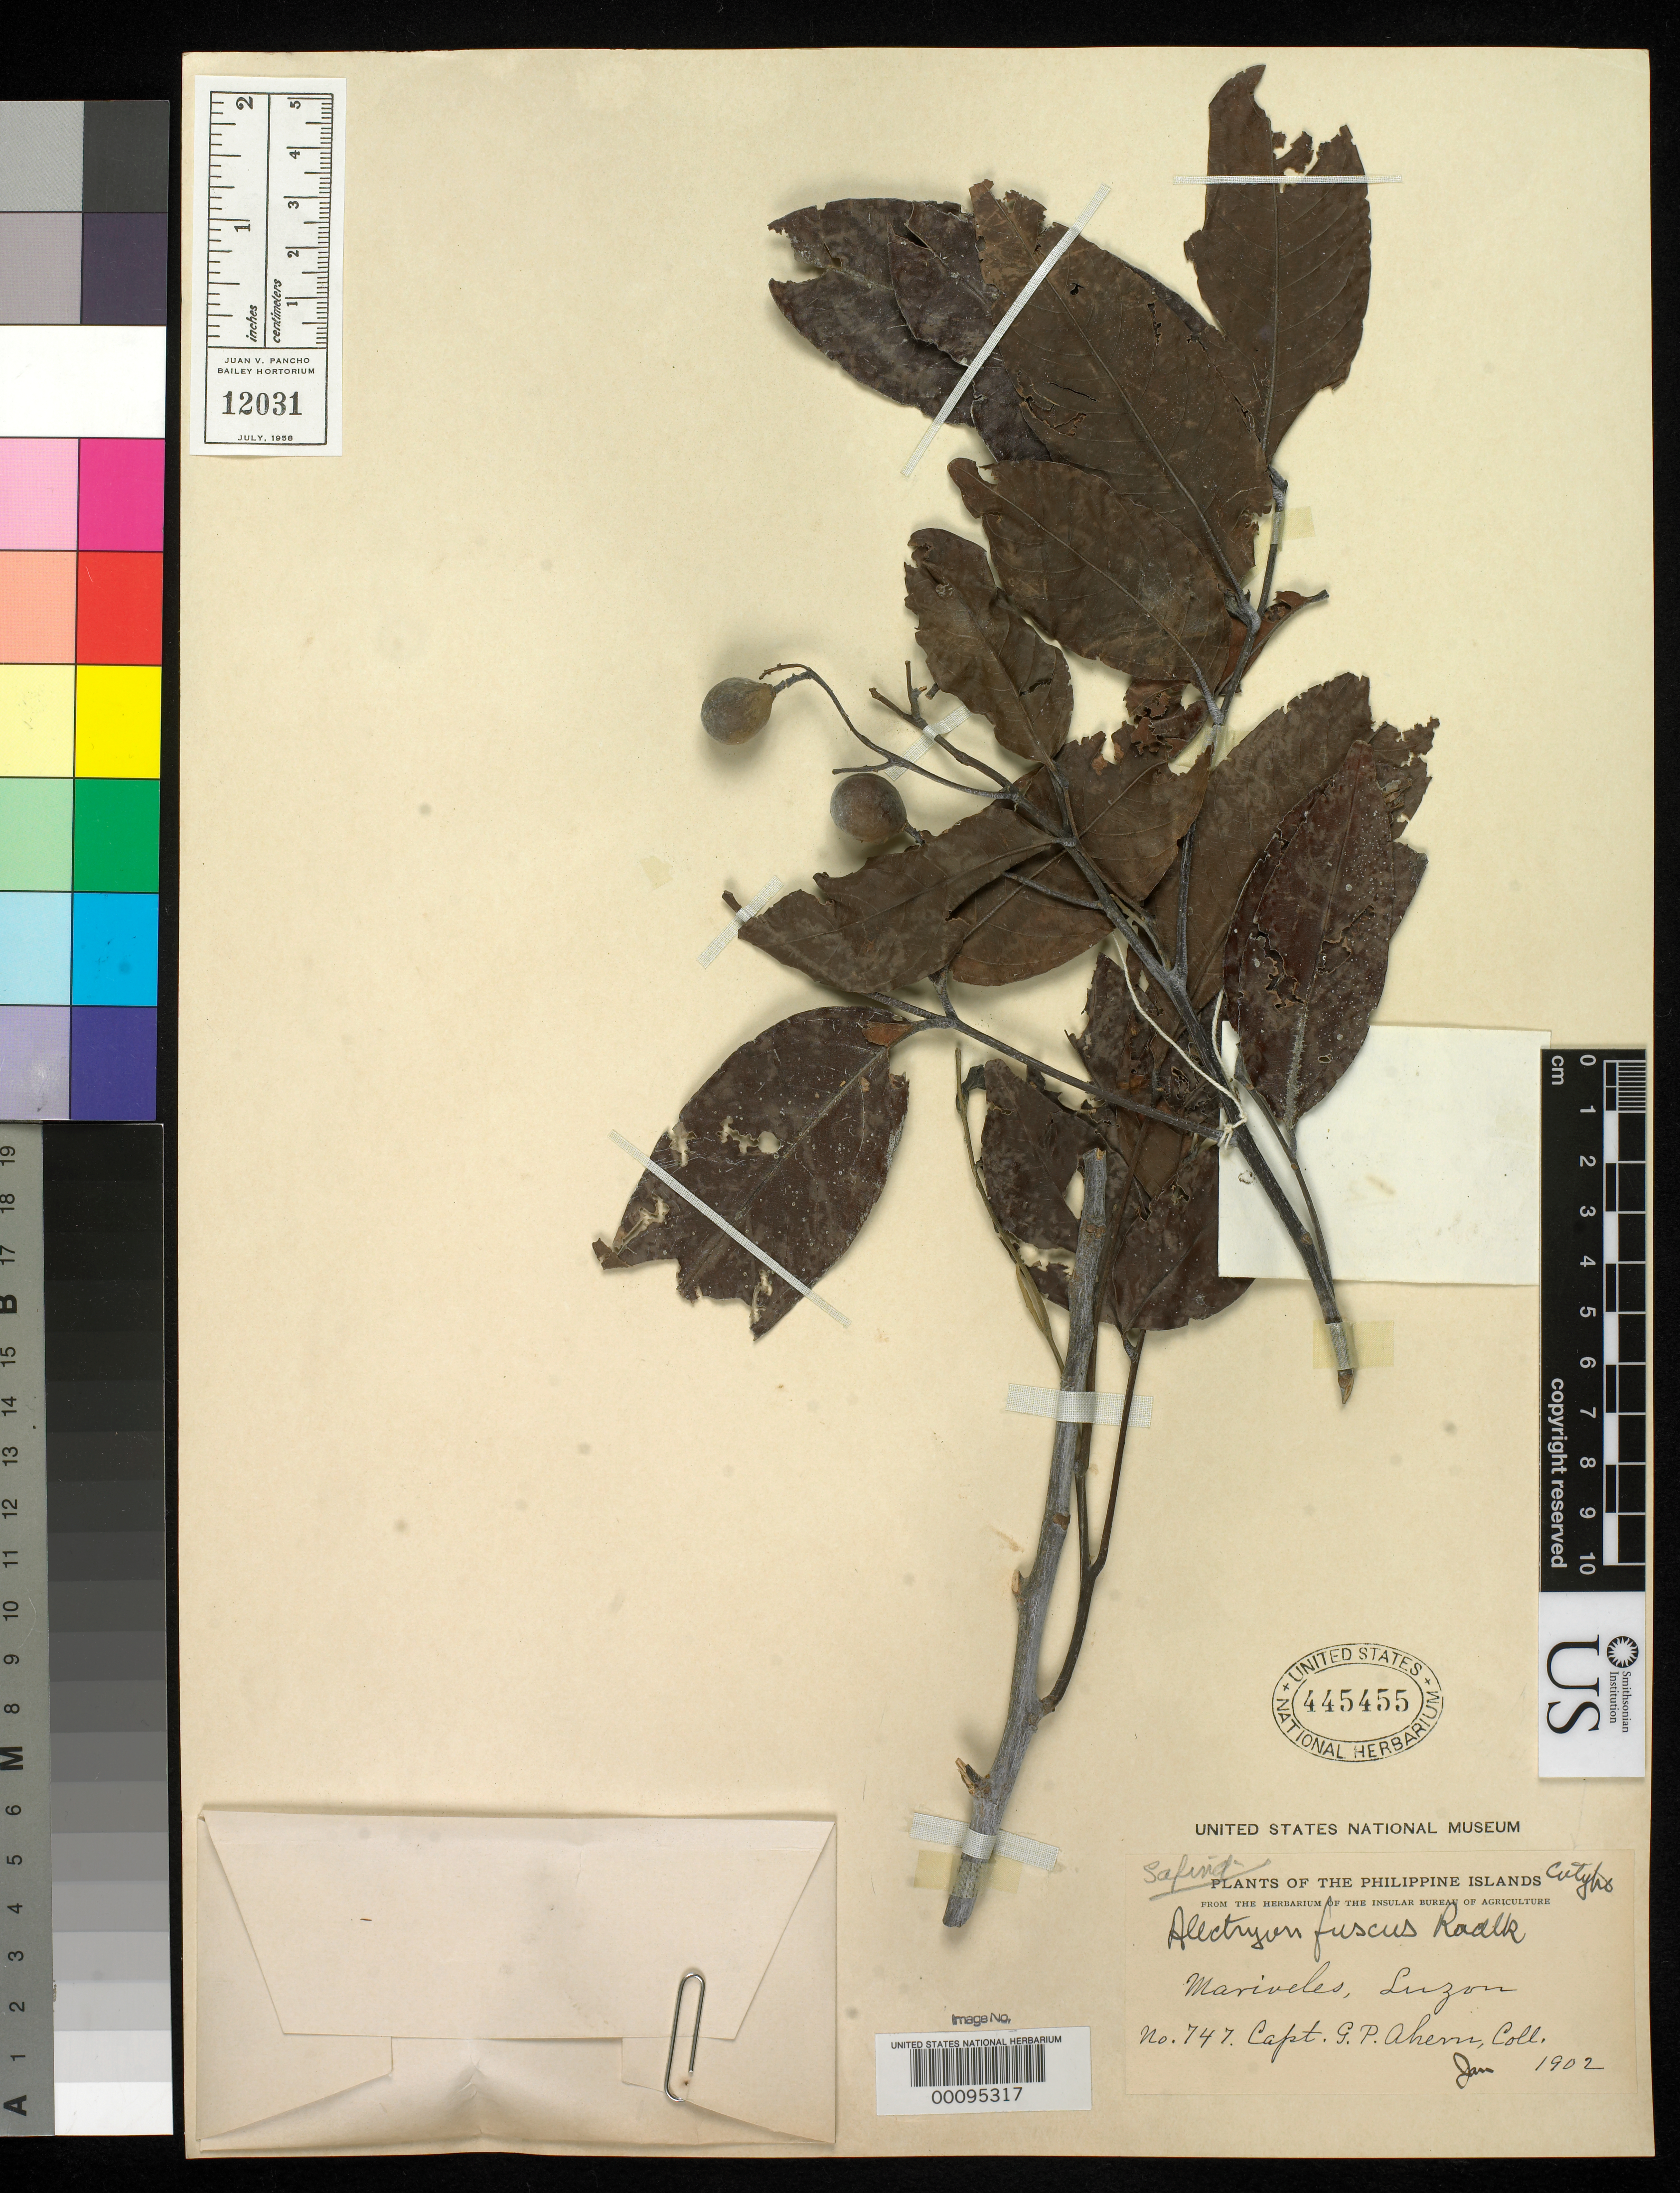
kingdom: Plantae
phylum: Tracheophyta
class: Magnoliopsida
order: Sapindales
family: Sapindaceae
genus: Alectryon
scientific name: Alectryon fuscus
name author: Radlk.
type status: Isotype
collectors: G. Ahern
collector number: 747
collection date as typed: Jan 1902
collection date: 1902-01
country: Philippines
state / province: Central Luzon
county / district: Bataan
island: Luzon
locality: Mariveles.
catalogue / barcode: US 445455